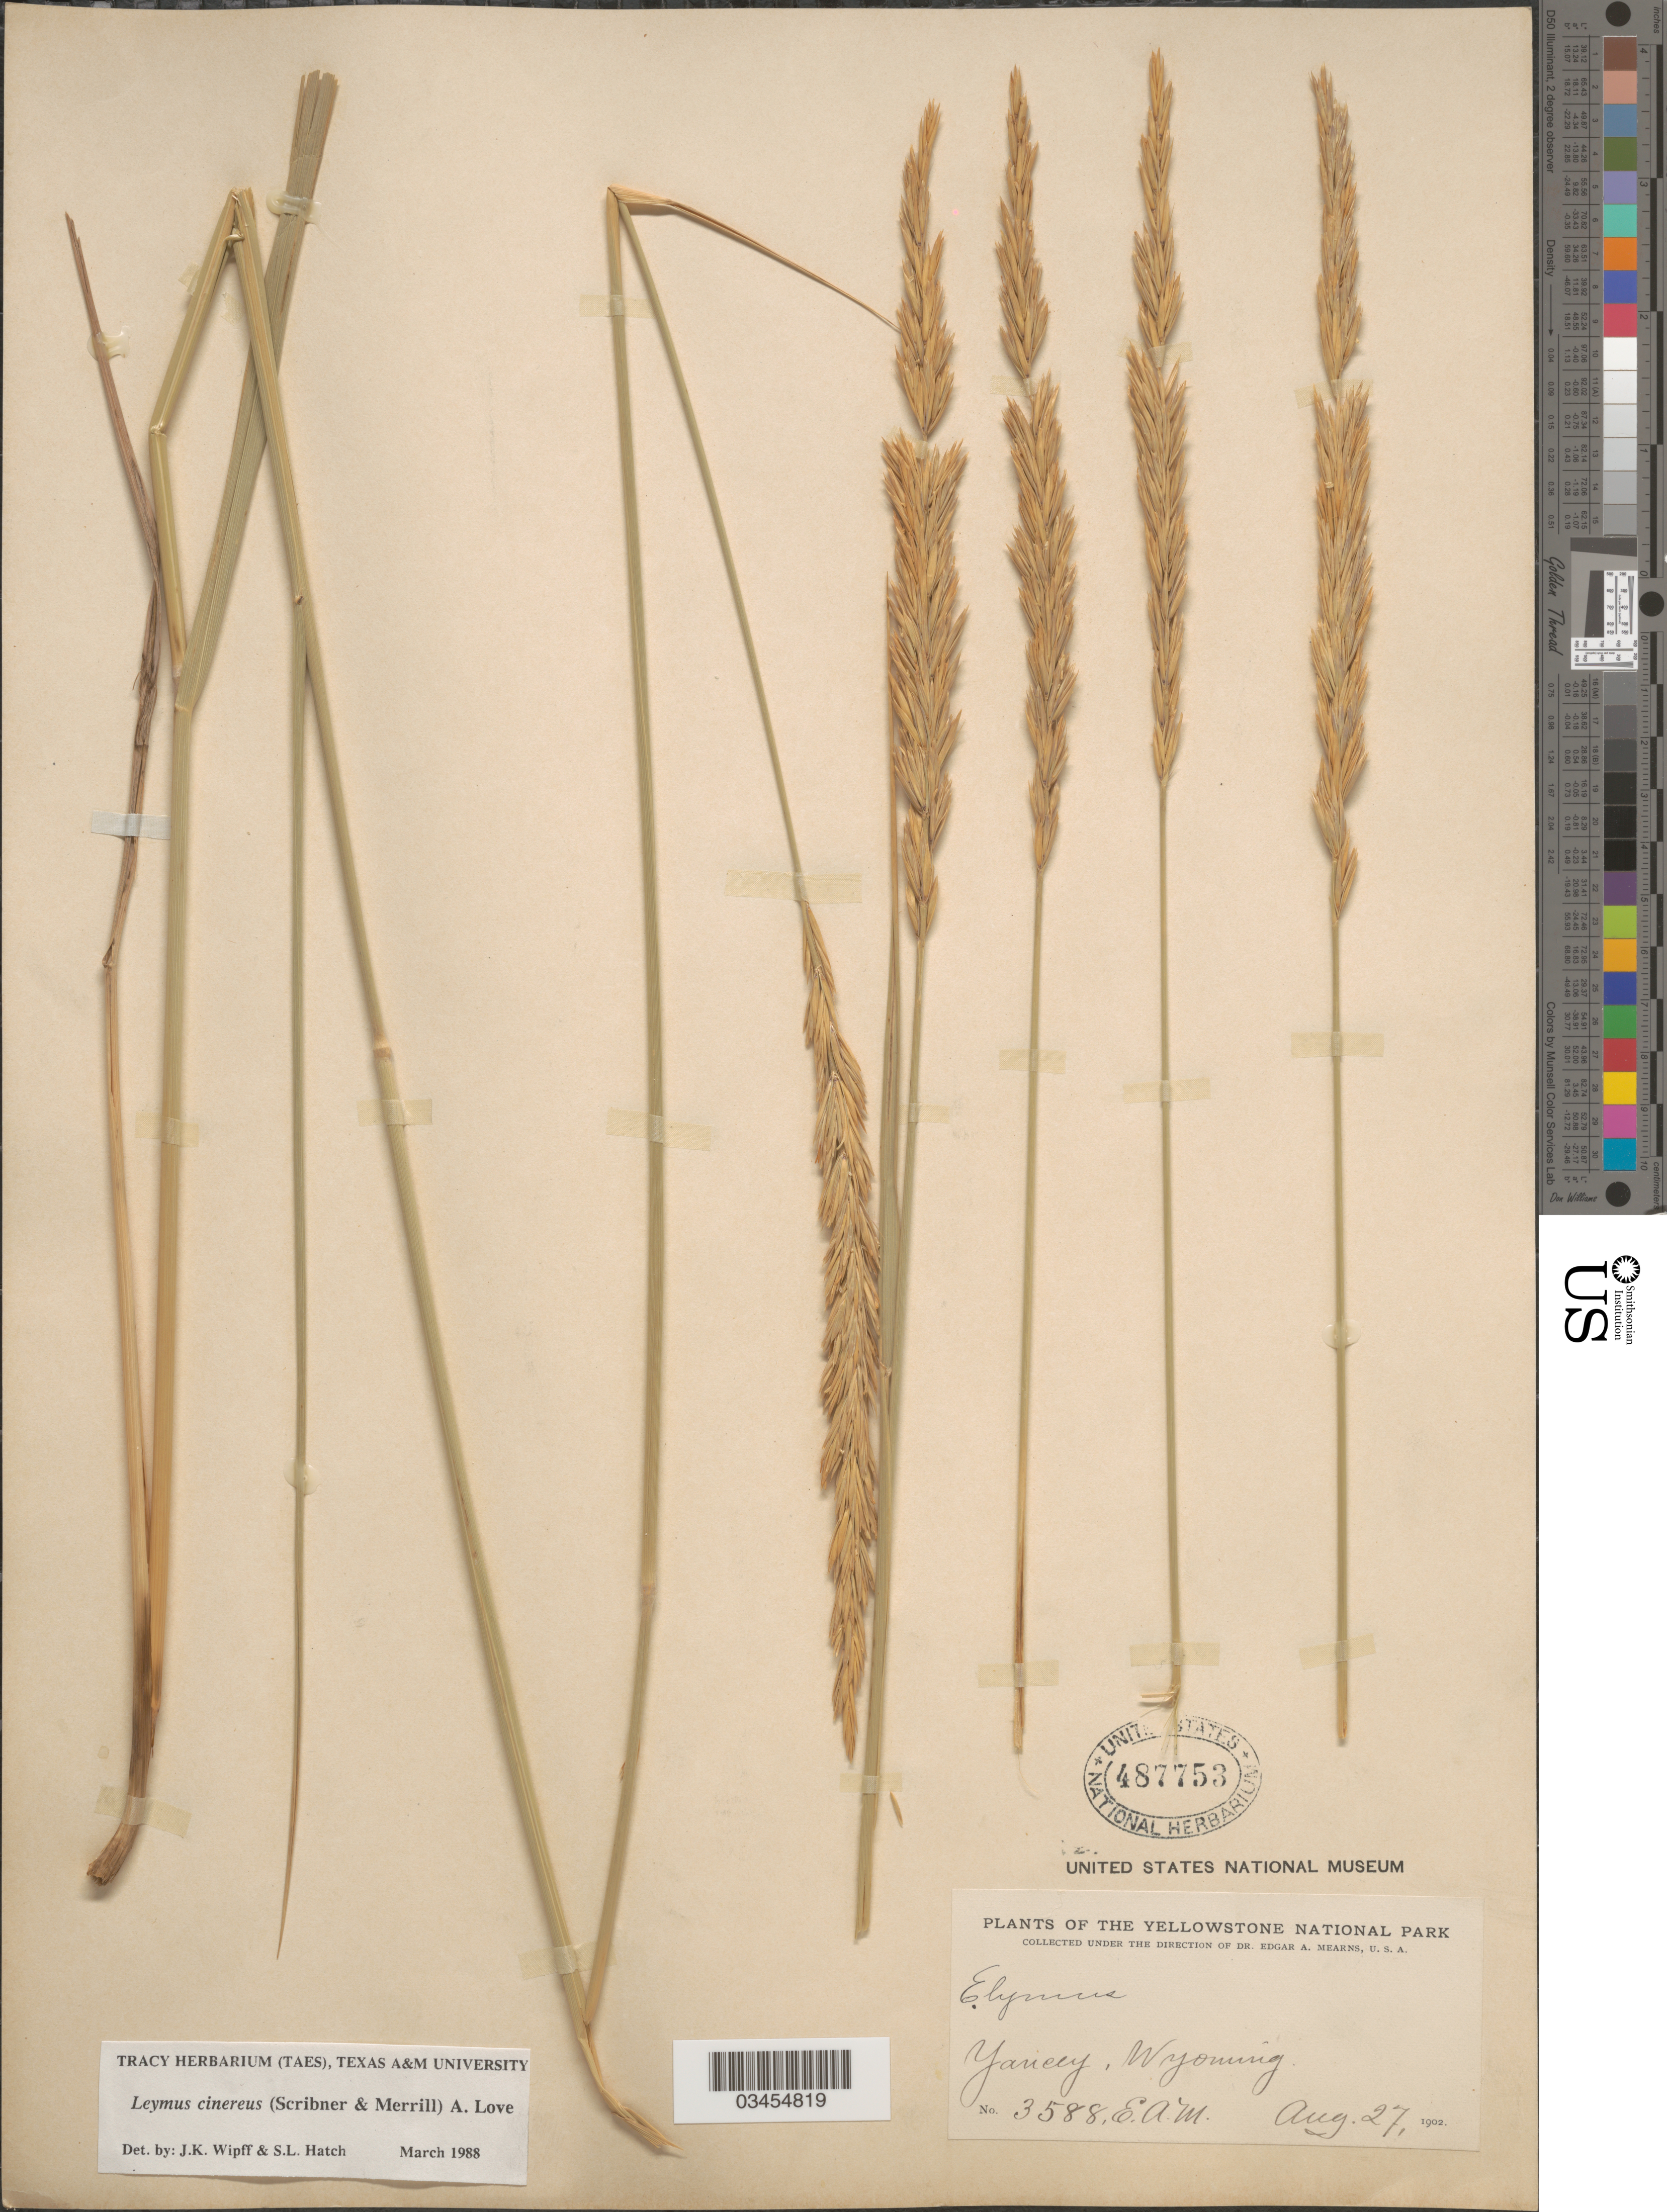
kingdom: Plantae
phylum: Tracheophyta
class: Liliopsida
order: Poales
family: Poaceae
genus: Leymus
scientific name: Leymus cinereus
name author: (Scribn. & Merr.) Á. Löve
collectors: E. A. Mearns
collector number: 3588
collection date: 1902-08-27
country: United States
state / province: Wyoming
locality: The Yellowstone National Park. Yancey.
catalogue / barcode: US 487753